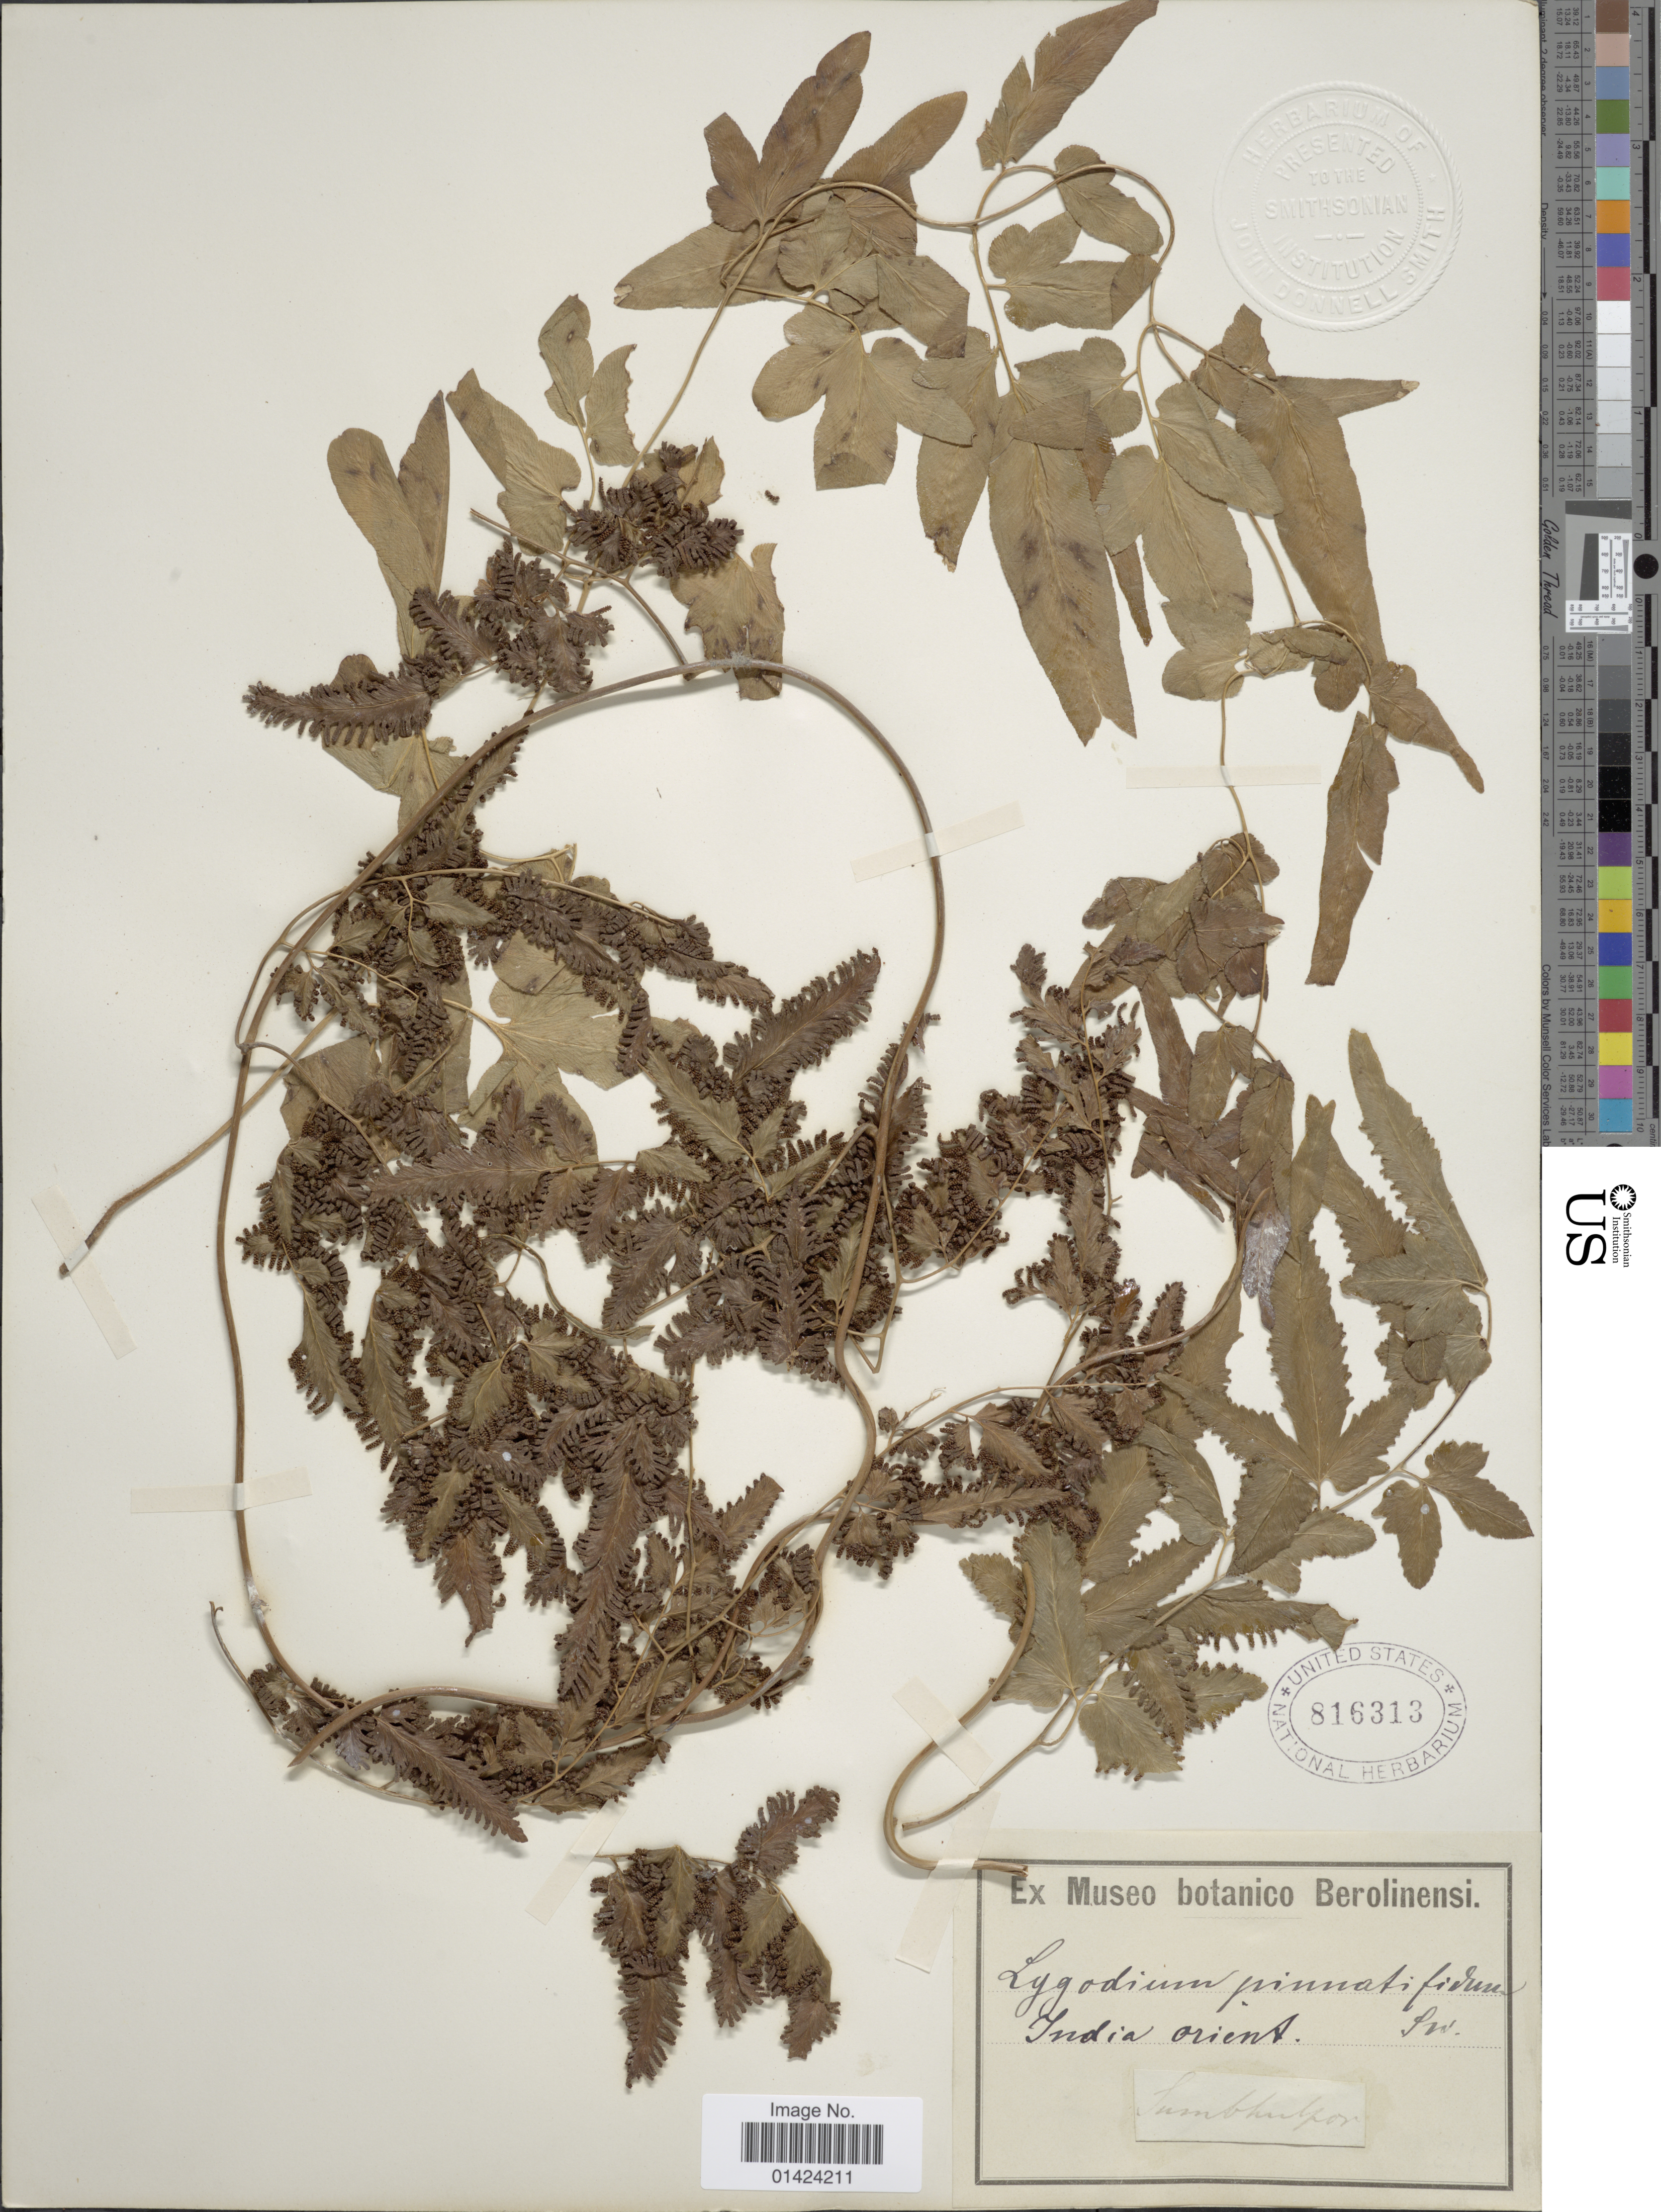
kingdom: Plantae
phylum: Tracheophyta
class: Polypodiopsida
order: Schizaeales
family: Lygodiaceae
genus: Lygodium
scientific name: Lygodium flexuosum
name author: Sw.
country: India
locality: India orient.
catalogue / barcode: US 816313